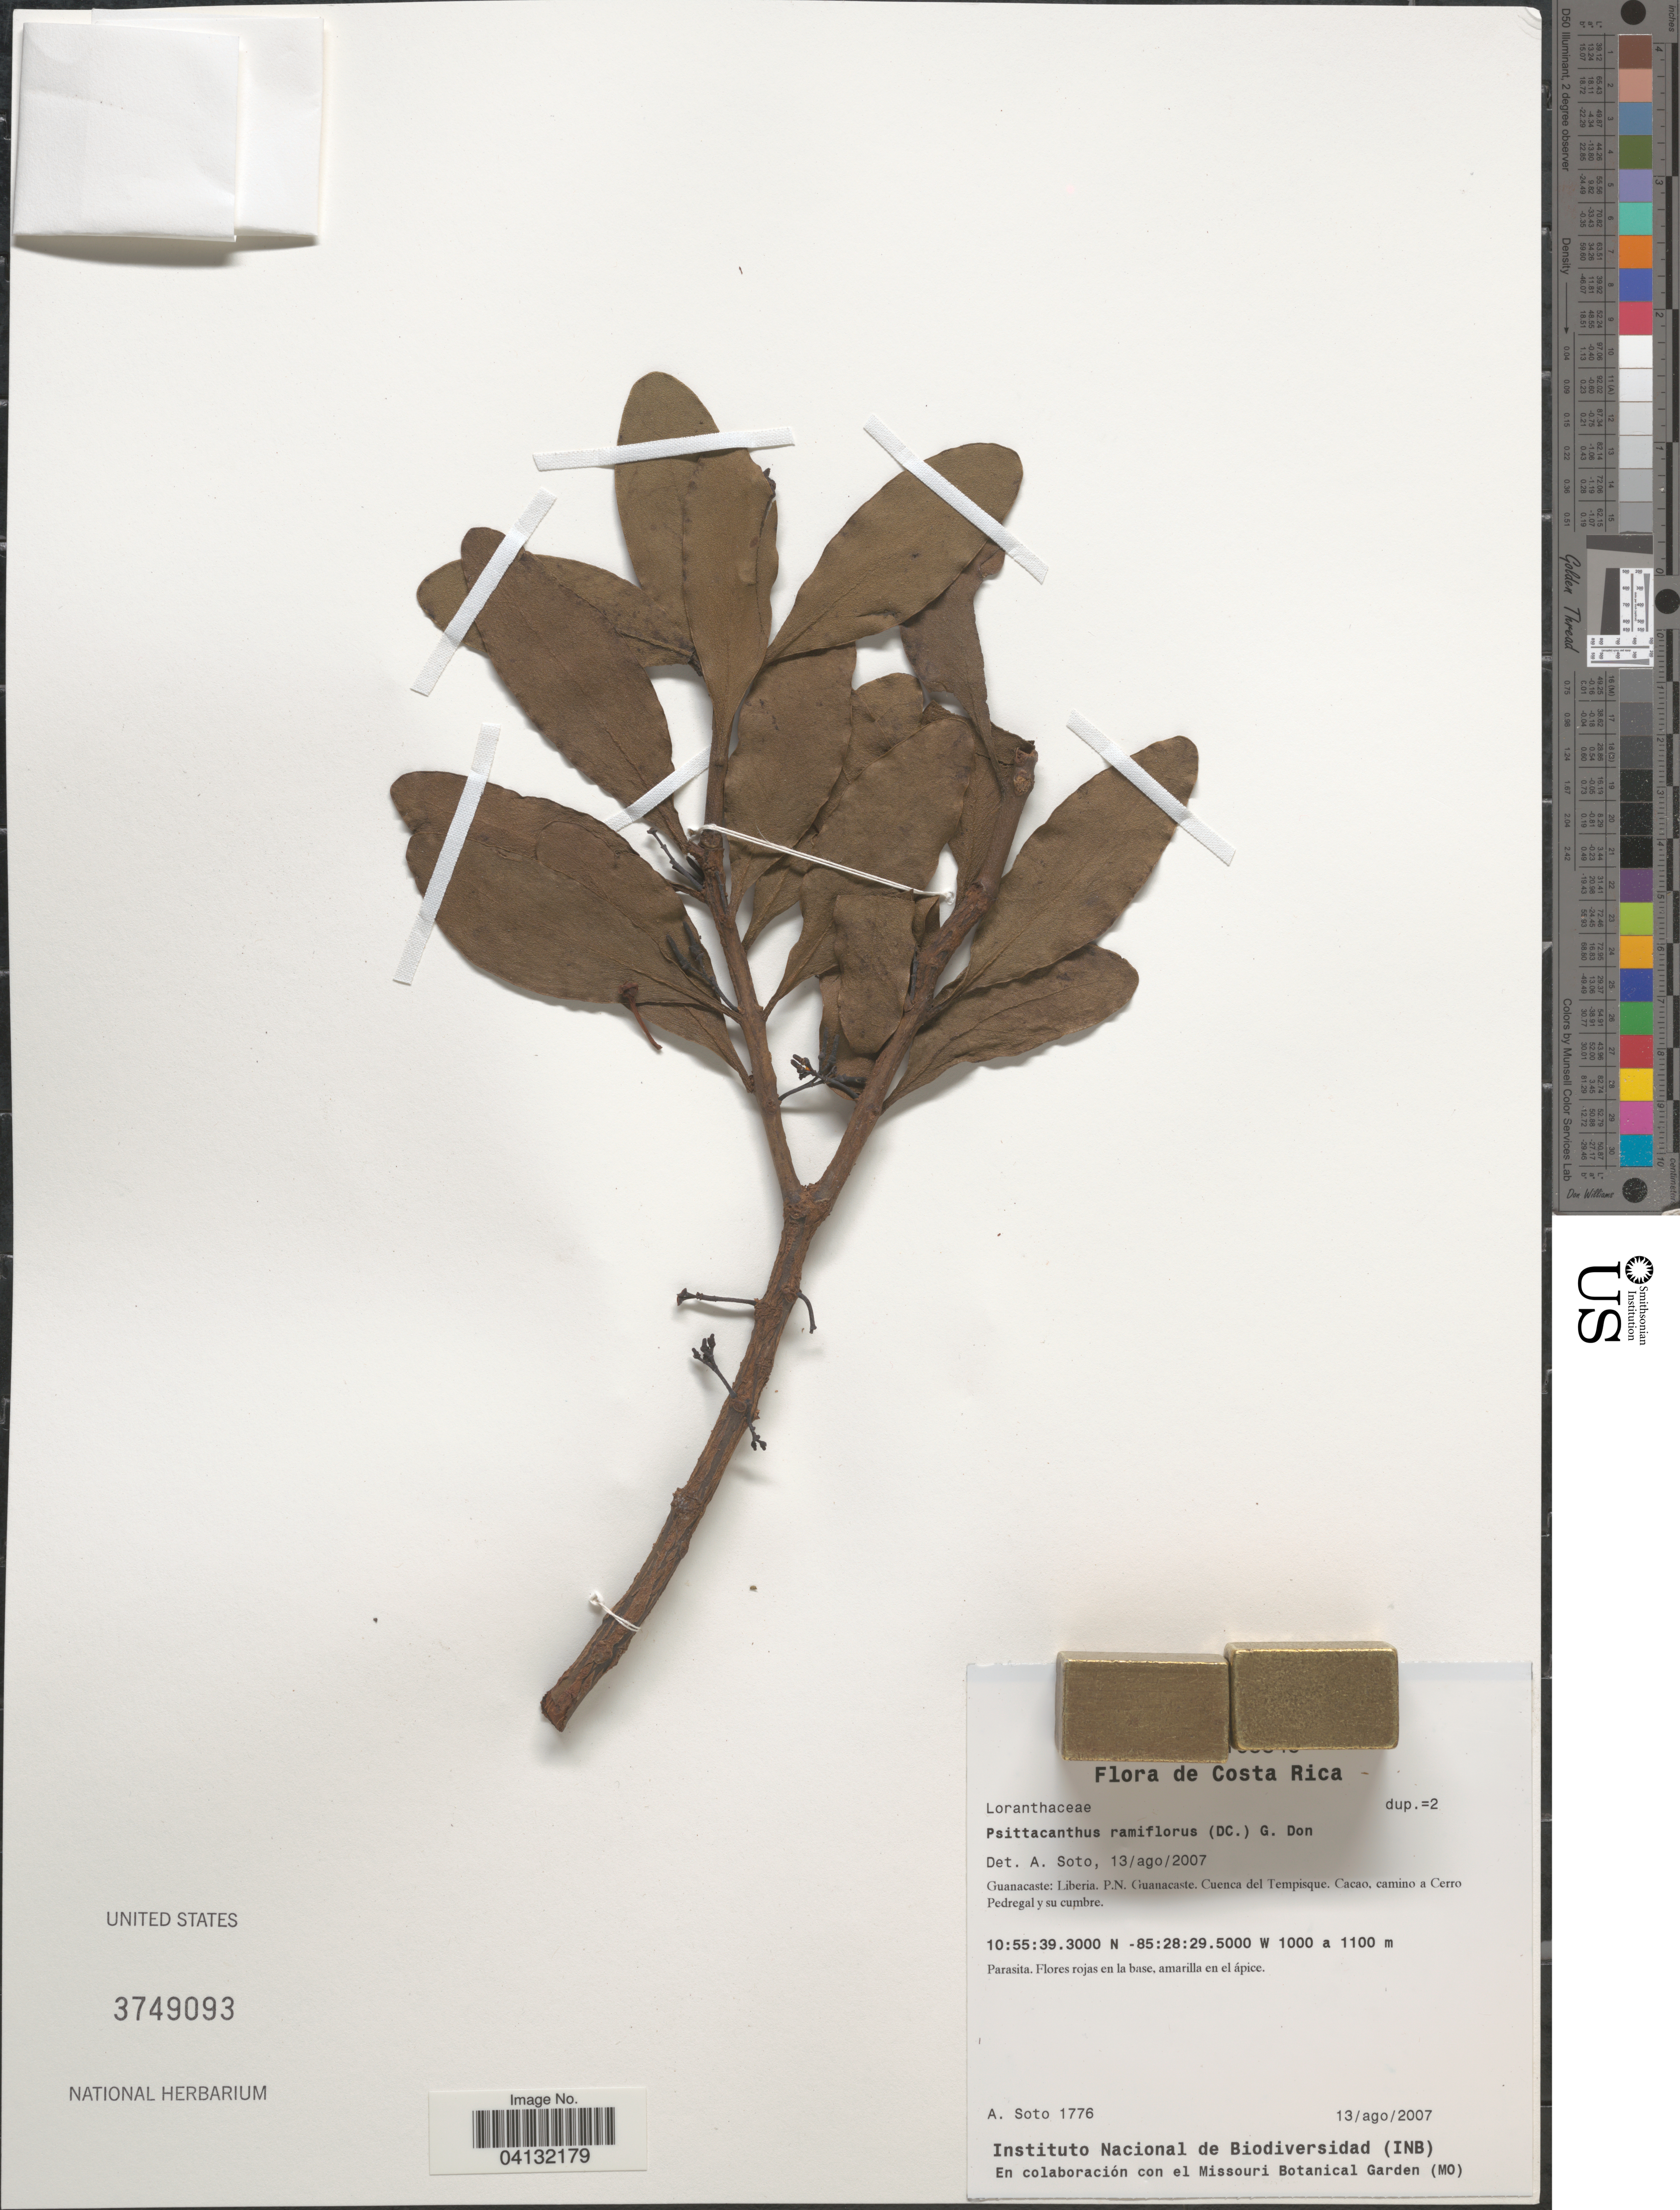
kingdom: Plantae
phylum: Tracheophyta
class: Magnoliopsida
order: Santalales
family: Loranthaceae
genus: Psittacanthus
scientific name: Psittacanthus ramiflorus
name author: (Moc. & Sessé ex DC.) G. Don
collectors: A. Soto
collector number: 1776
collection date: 2007-08-13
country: Costa Rica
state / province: Guanacaste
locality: Liberia. P.N. Guanacaste. Cuenca del Tempisque. Cacao, camino a Cerro Pedregal y su cumbre.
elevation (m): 1000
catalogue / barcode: US 3749093